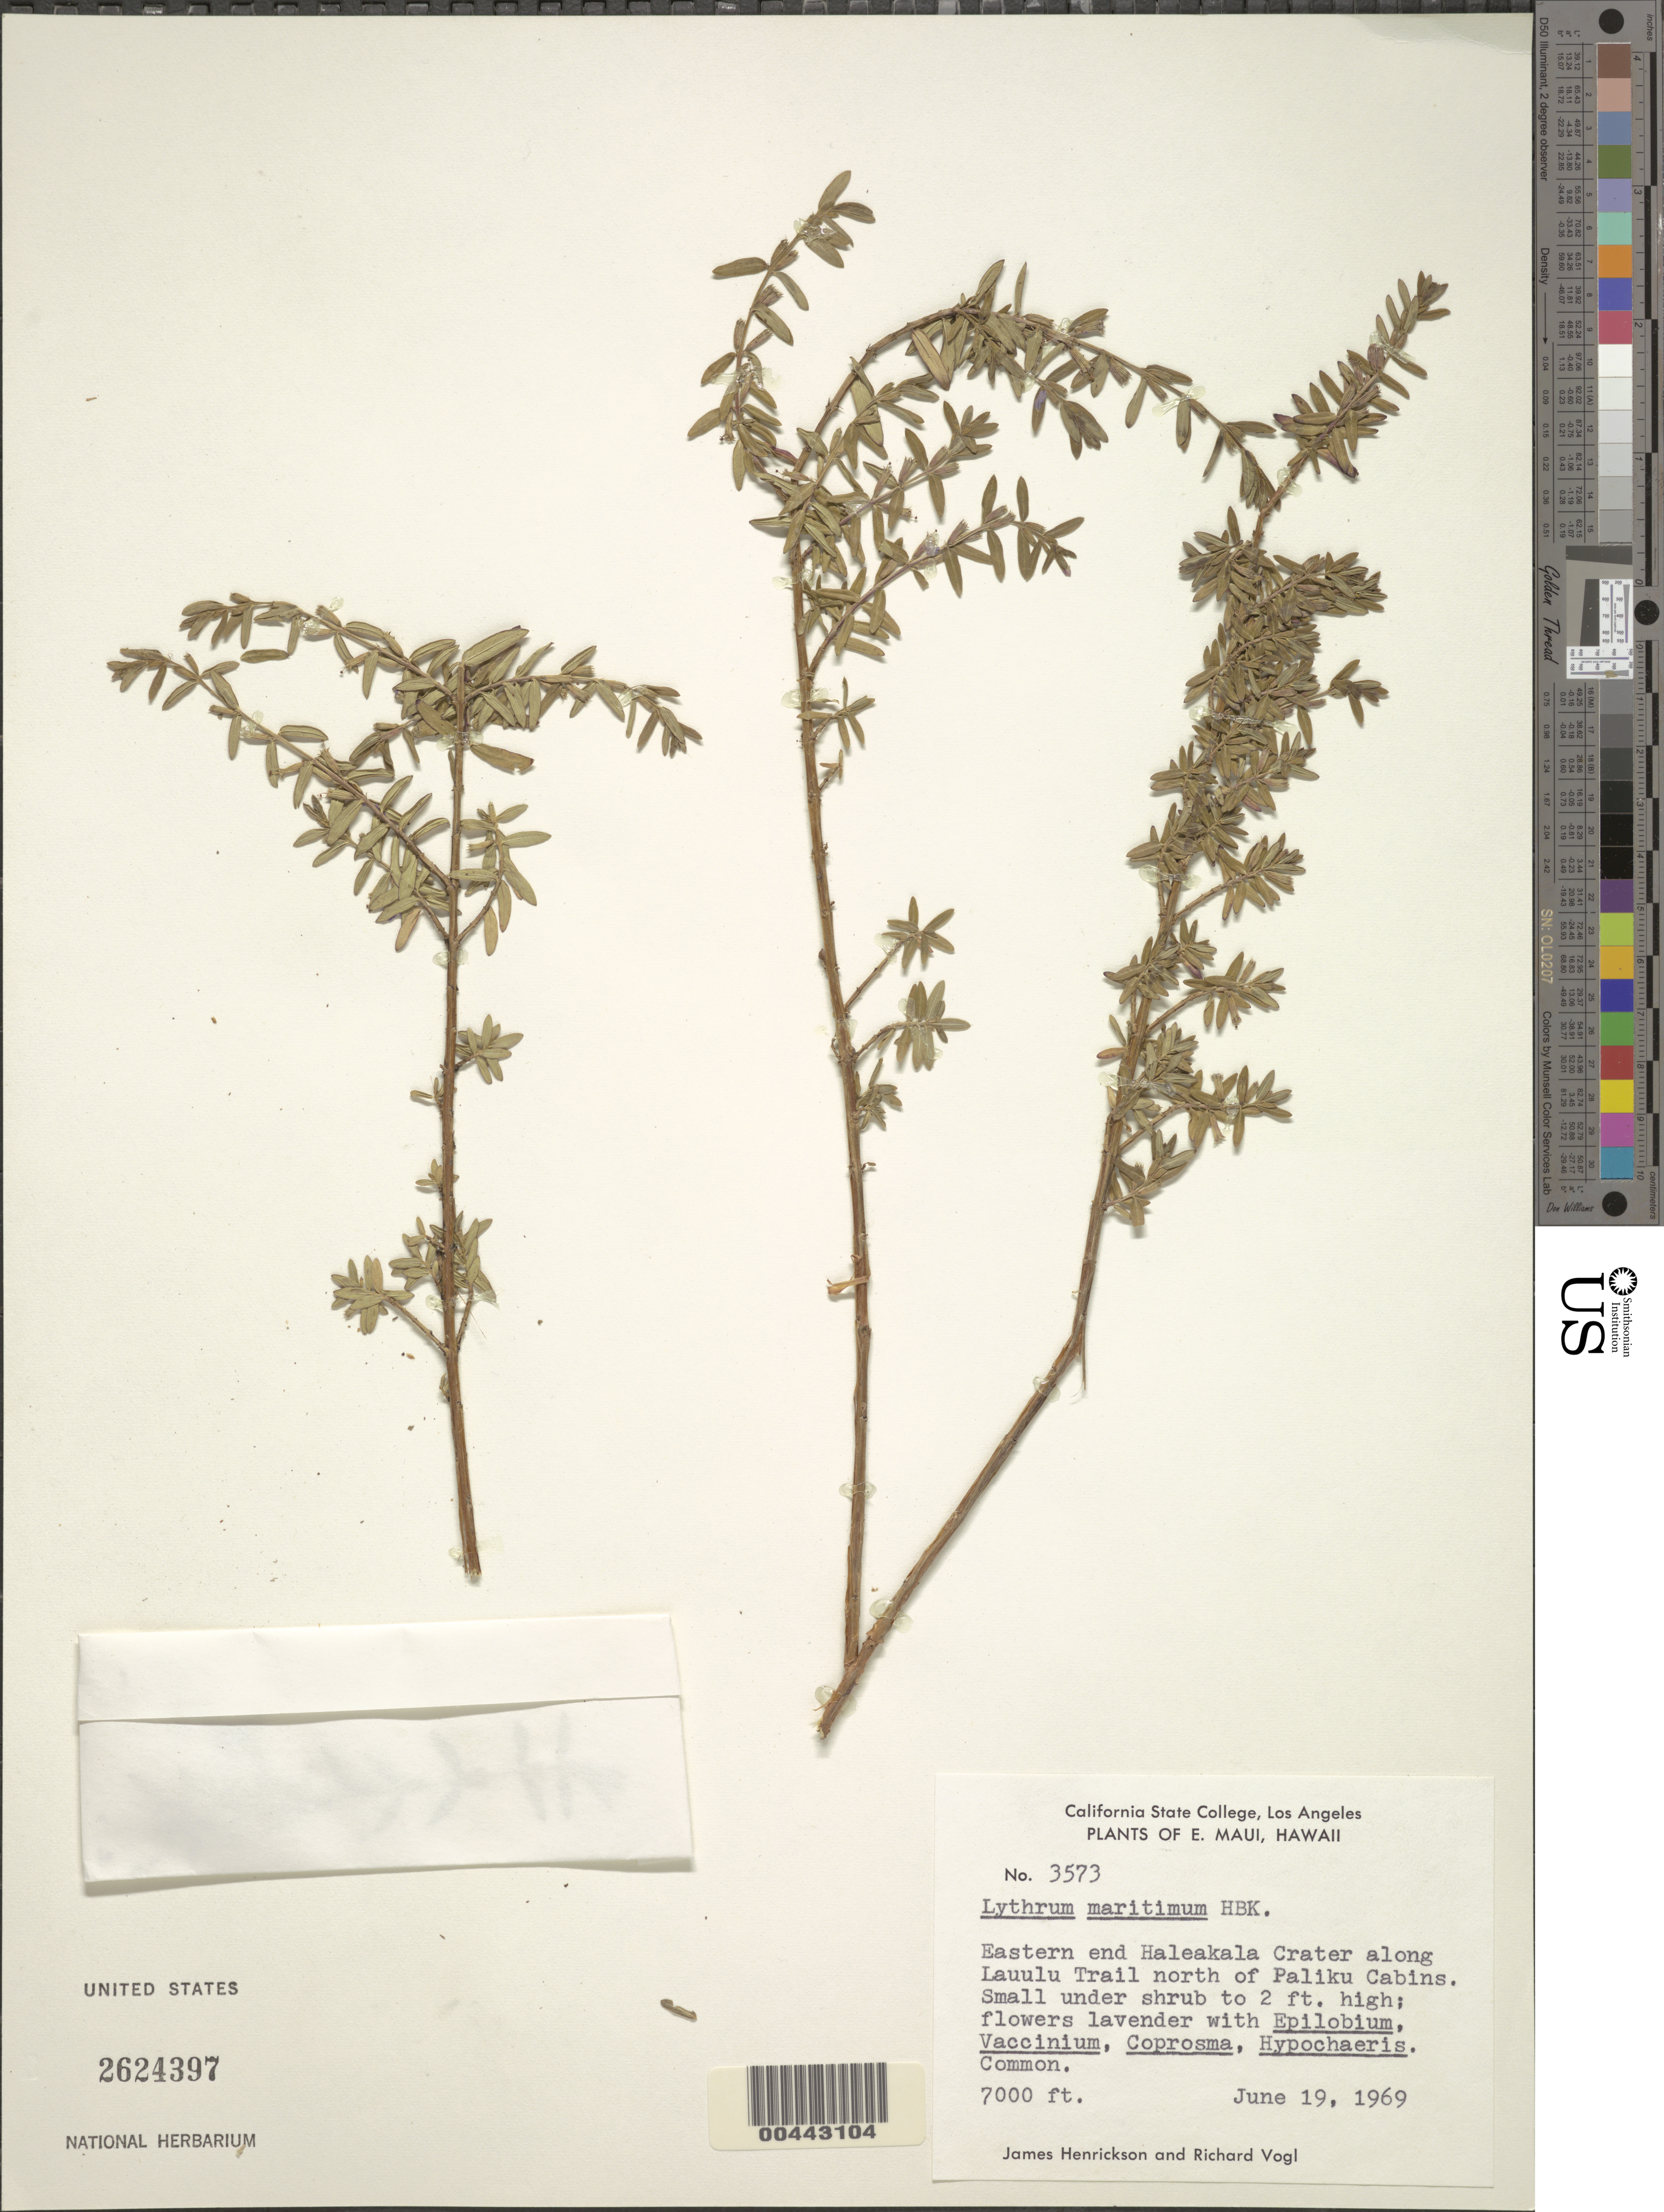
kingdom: Plantae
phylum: Tracheophyta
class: Magnoliopsida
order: Myrtales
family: Lythraceae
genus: Lythrum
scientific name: Lythrum maritimum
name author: Kunth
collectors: J. S. Henrickson & R. Vogl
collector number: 3573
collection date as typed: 19 Jun 1969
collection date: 1969-06-19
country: United States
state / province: Hawaii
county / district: Maui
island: Maui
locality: East Maui, eastern end Haleakala Crater along Lauulu Trail north of Paliku Cabins.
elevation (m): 2134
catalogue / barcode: US 2624397